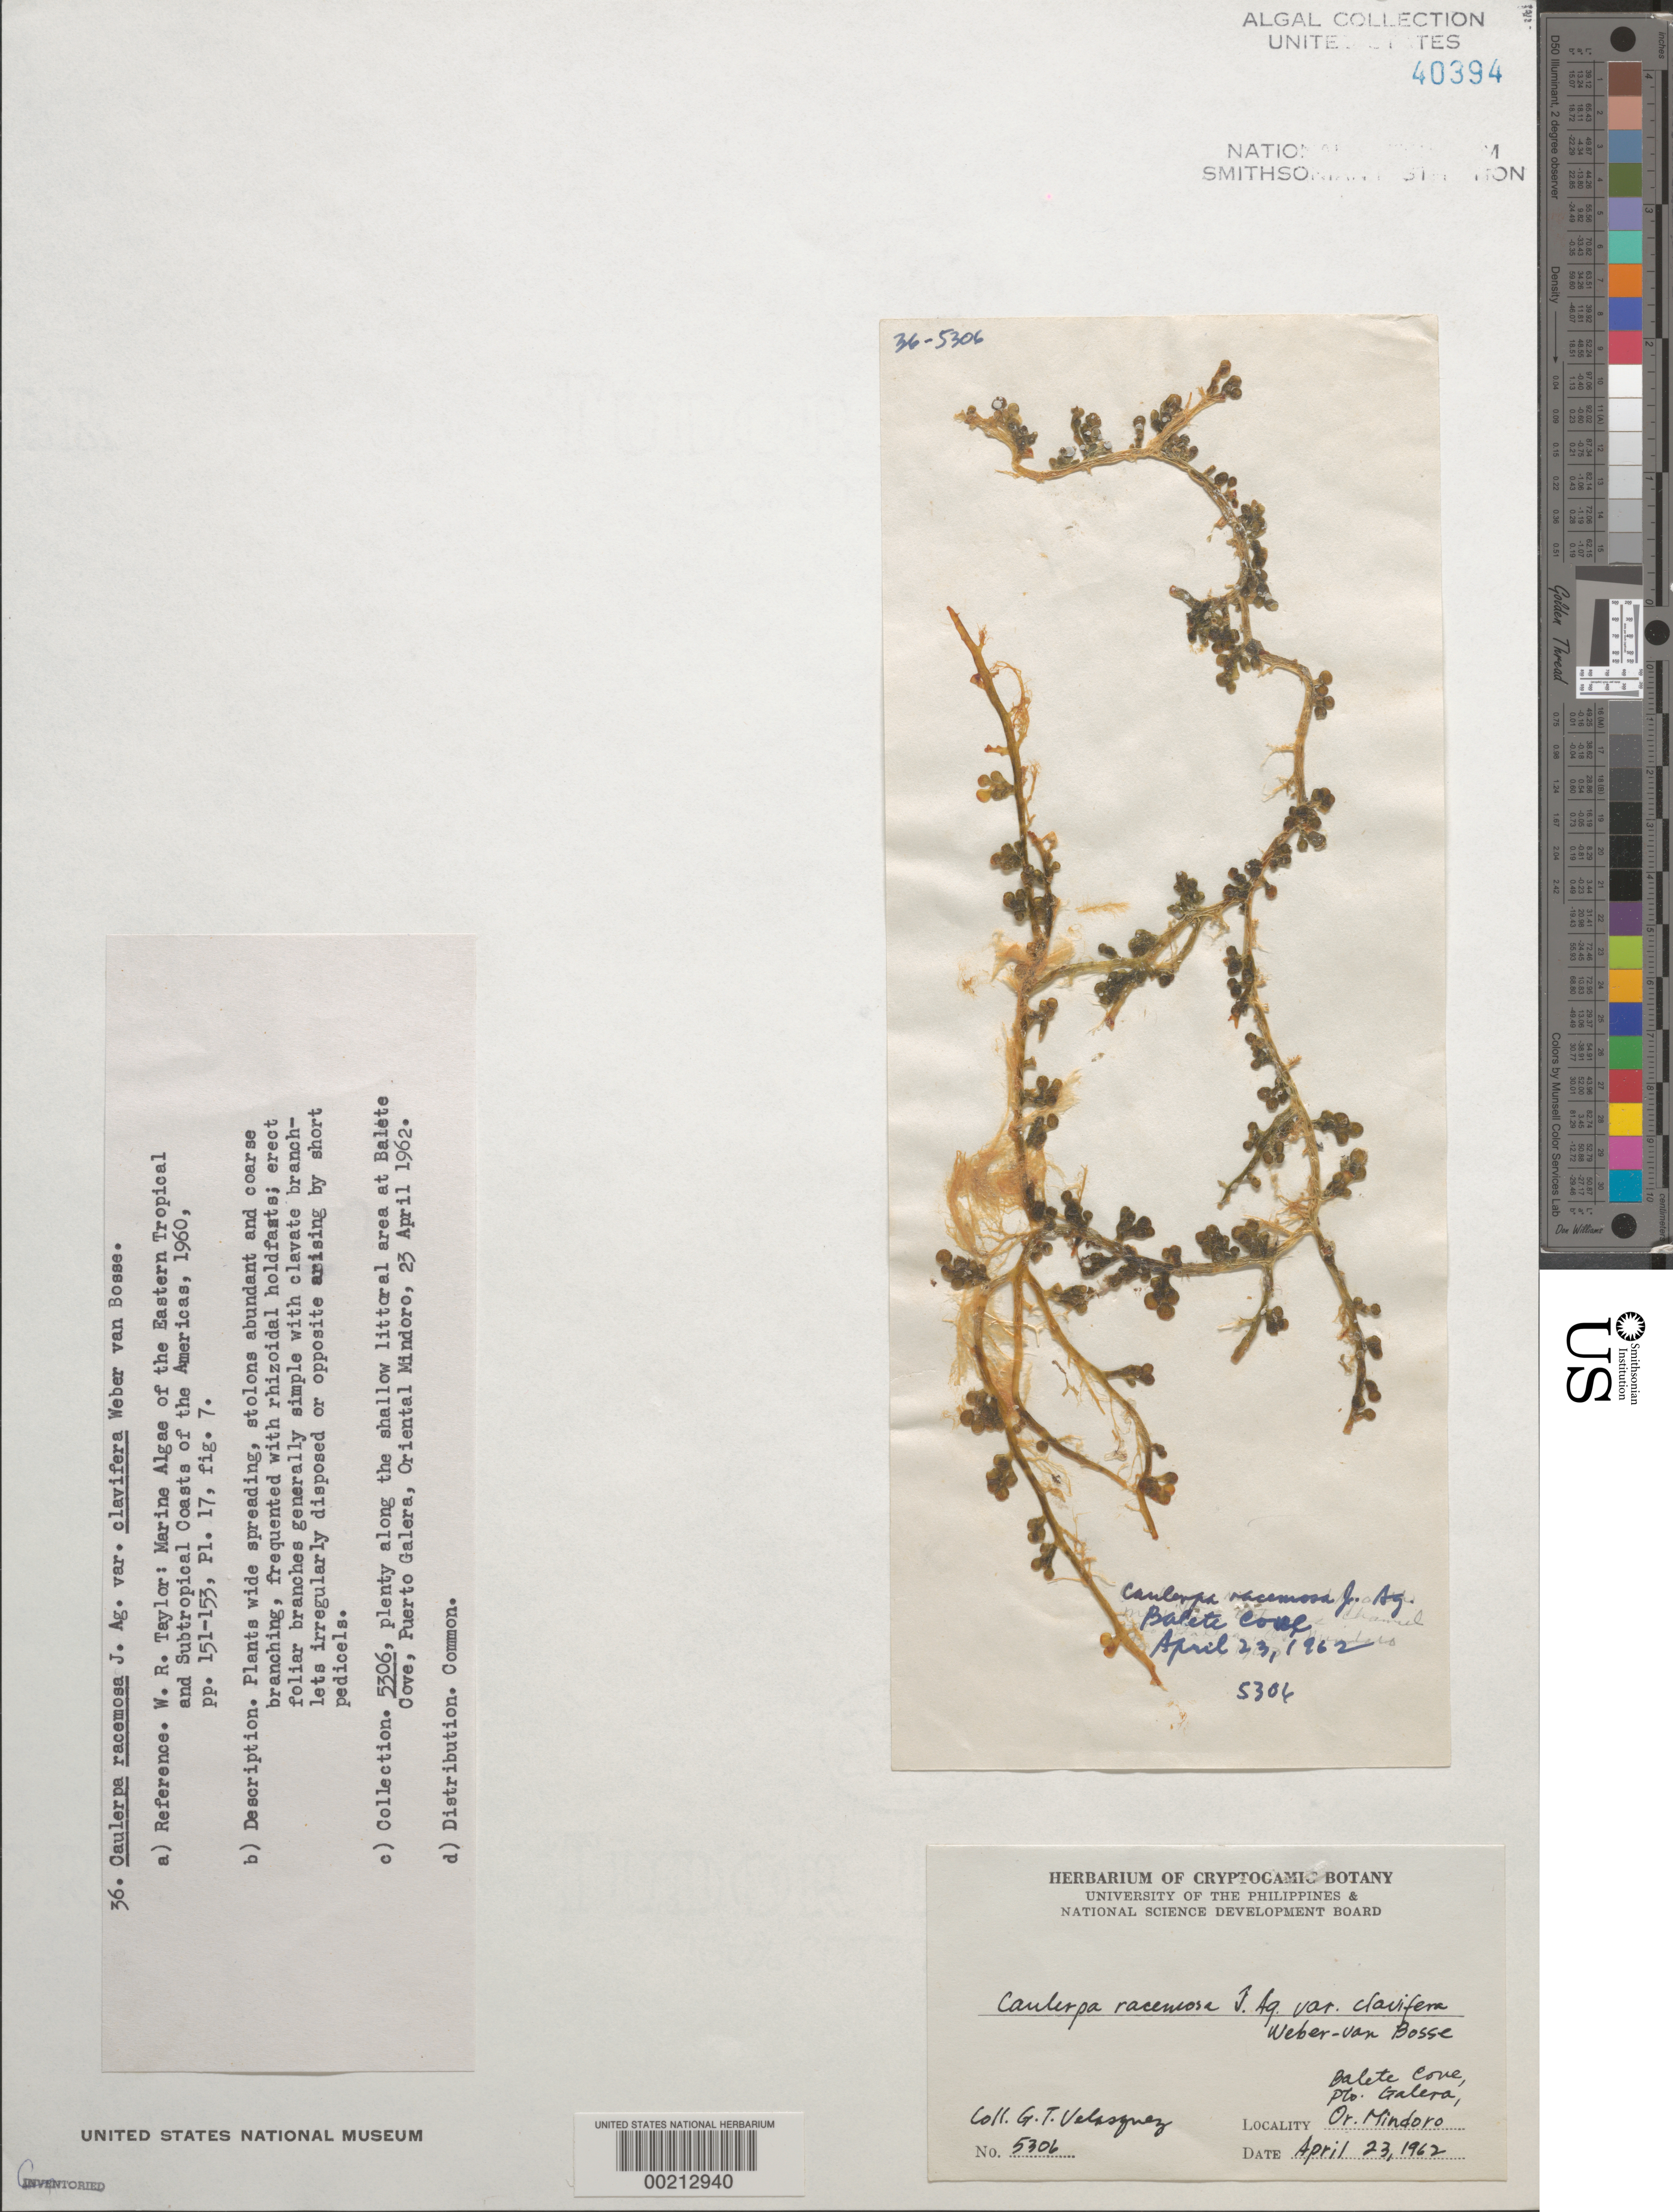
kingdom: Plantae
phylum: Chlorophyta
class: Ulvophyceae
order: Bryopsidales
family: Caulerpaceae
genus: Caulerpa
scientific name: Caulerpa racemosa var. clavifera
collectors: G. Velasquez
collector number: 5306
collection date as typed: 23 Apr 1962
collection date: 1962-04-23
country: Philippines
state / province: Mimaropa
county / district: Mindoro Oriental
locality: Balete cove, puerto galera, mindoro oriental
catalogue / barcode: US 40394